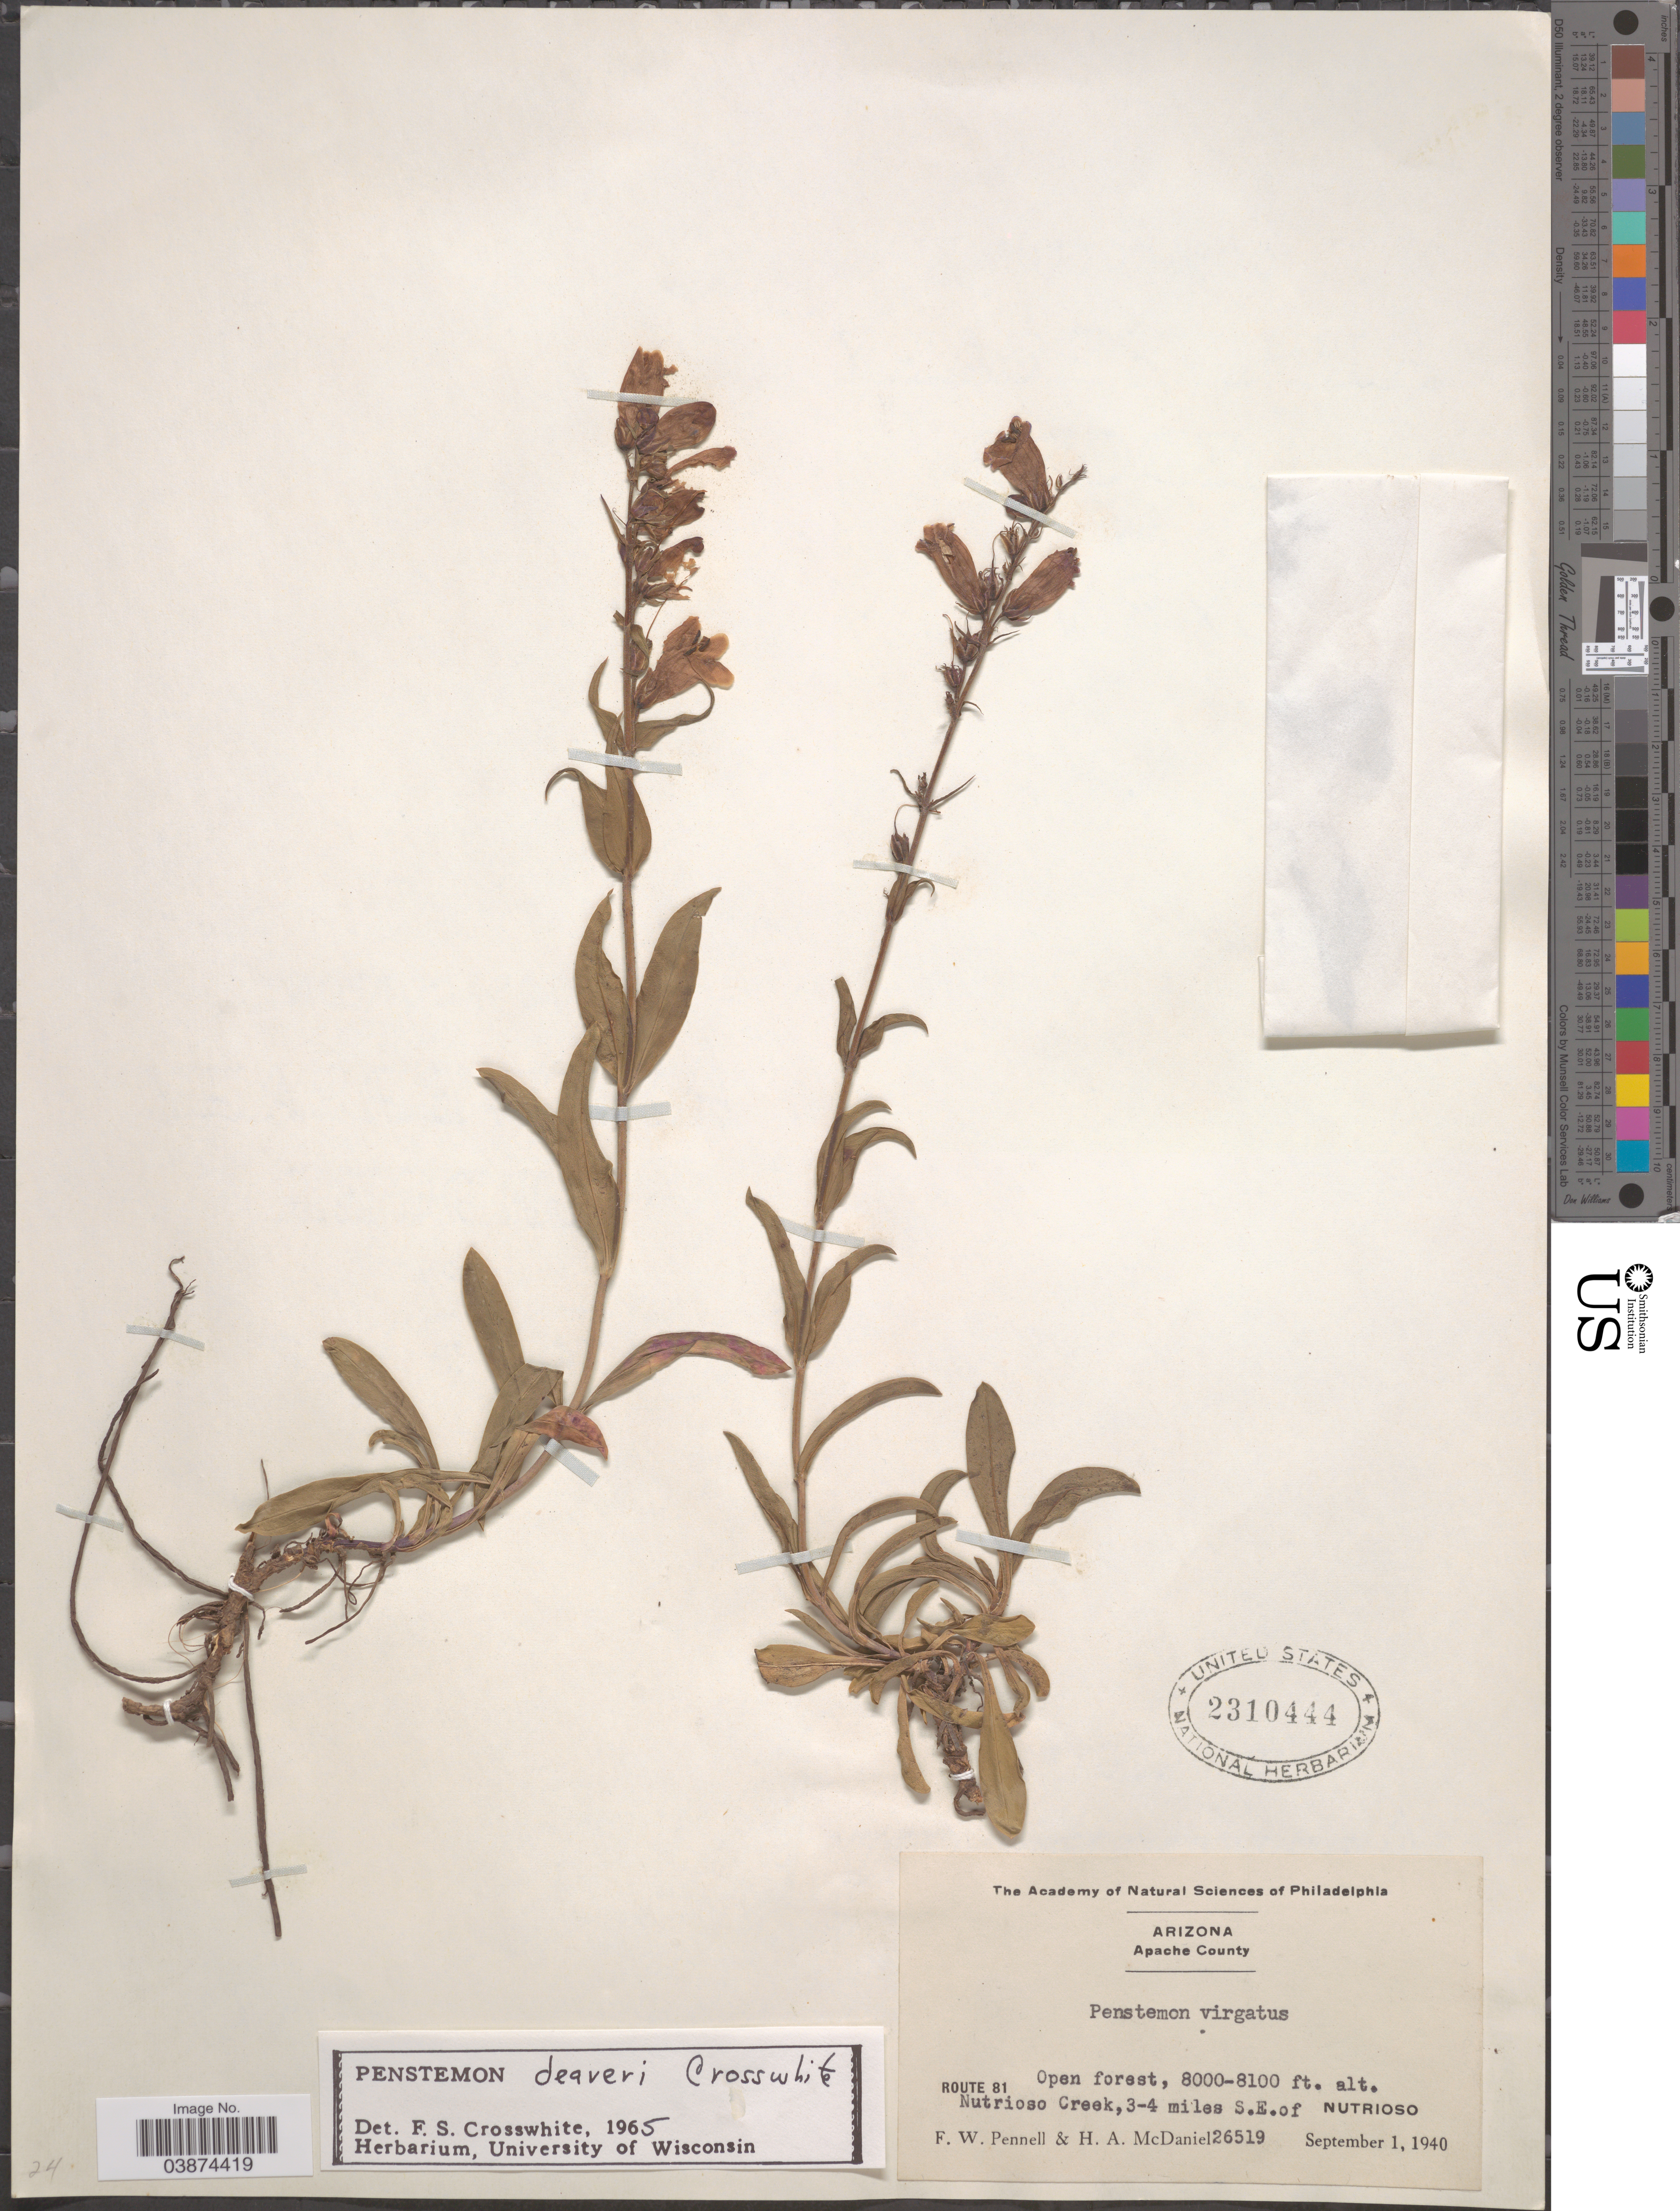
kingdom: Plantae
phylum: Tracheophyta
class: Magnoliopsida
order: Lamiales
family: Plantaginaceae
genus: Penstemon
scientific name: Penstemon deaveri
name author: Crosswh.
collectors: F. W. Pennell & H. McDaniel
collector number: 26519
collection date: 1940-09-01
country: United States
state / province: Arizona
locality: Apache County. Route 81. Nutrioso Creek, 3-4 miles S.E. of Nutrioso.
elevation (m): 2438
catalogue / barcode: US 2310444